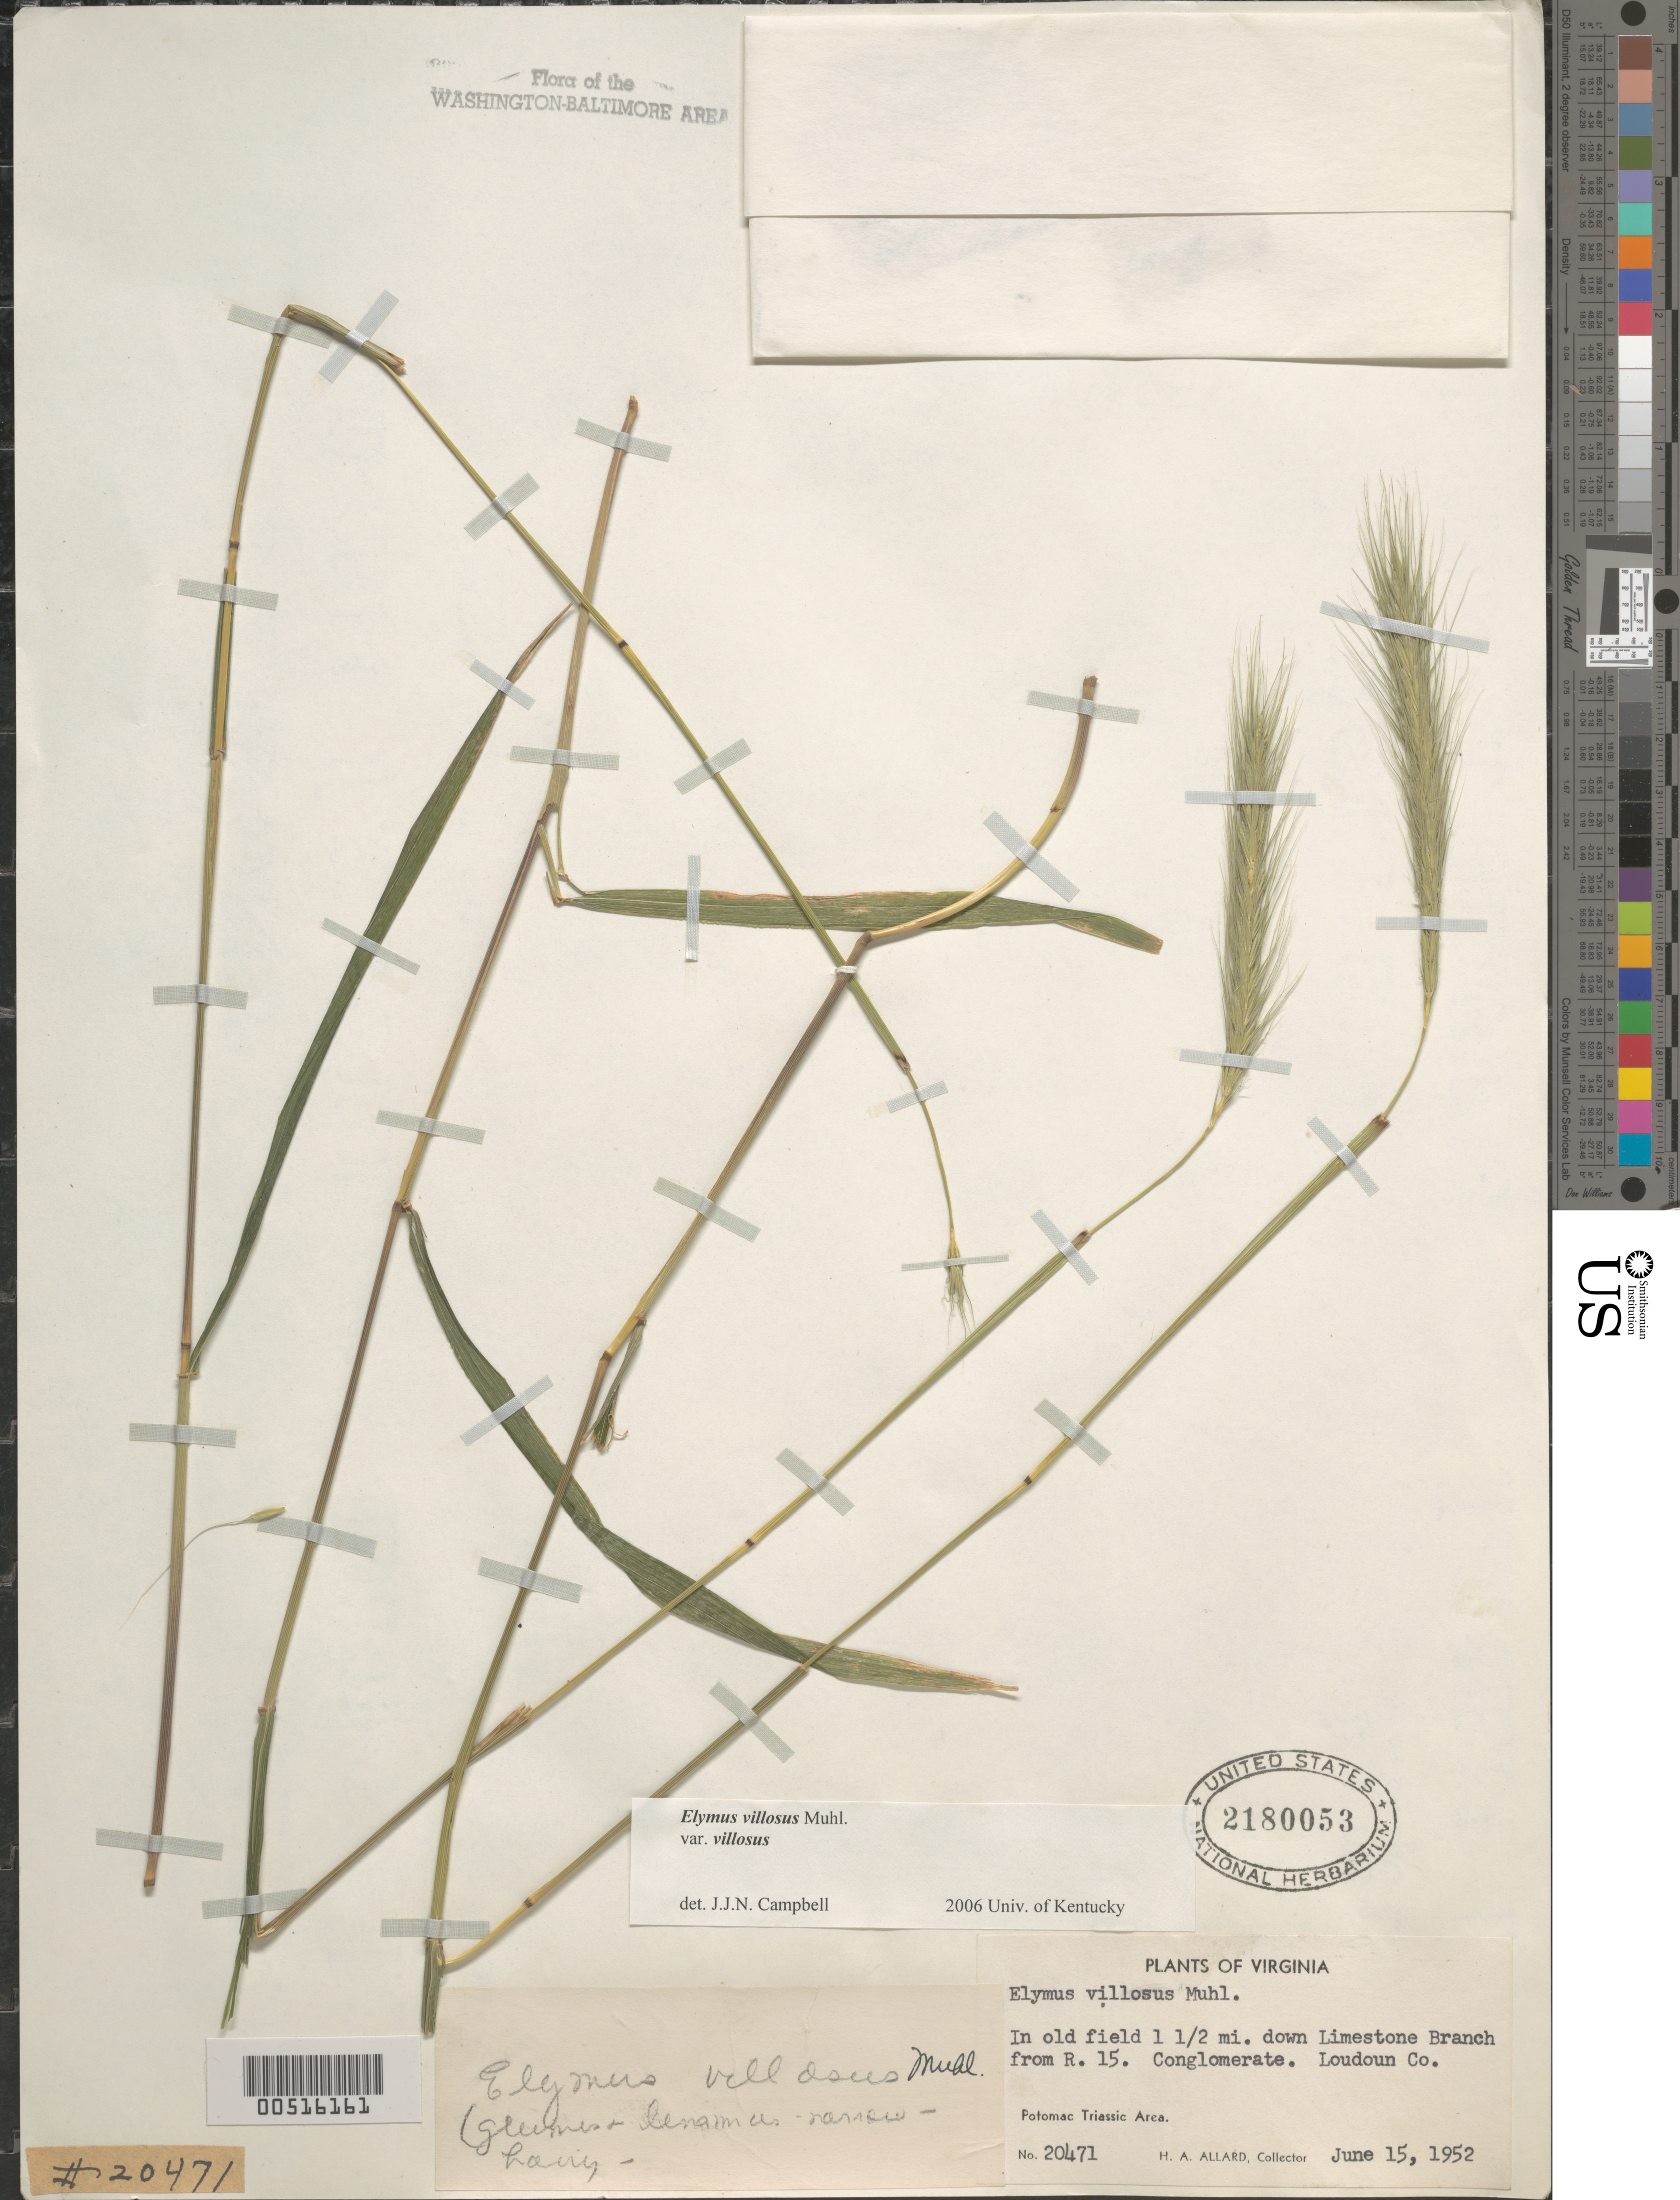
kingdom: Plantae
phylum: Tracheophyta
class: Liliopsida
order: Poales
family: Poaceae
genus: Elymus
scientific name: Elymus villosus var. villosus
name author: Muhl.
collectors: H. A. Allard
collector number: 20471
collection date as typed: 15 Jun 1952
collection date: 1952-06-15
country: United States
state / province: Virginia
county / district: Loudoun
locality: Downstream from Route 15 on Limestone Branch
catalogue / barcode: US 2180053